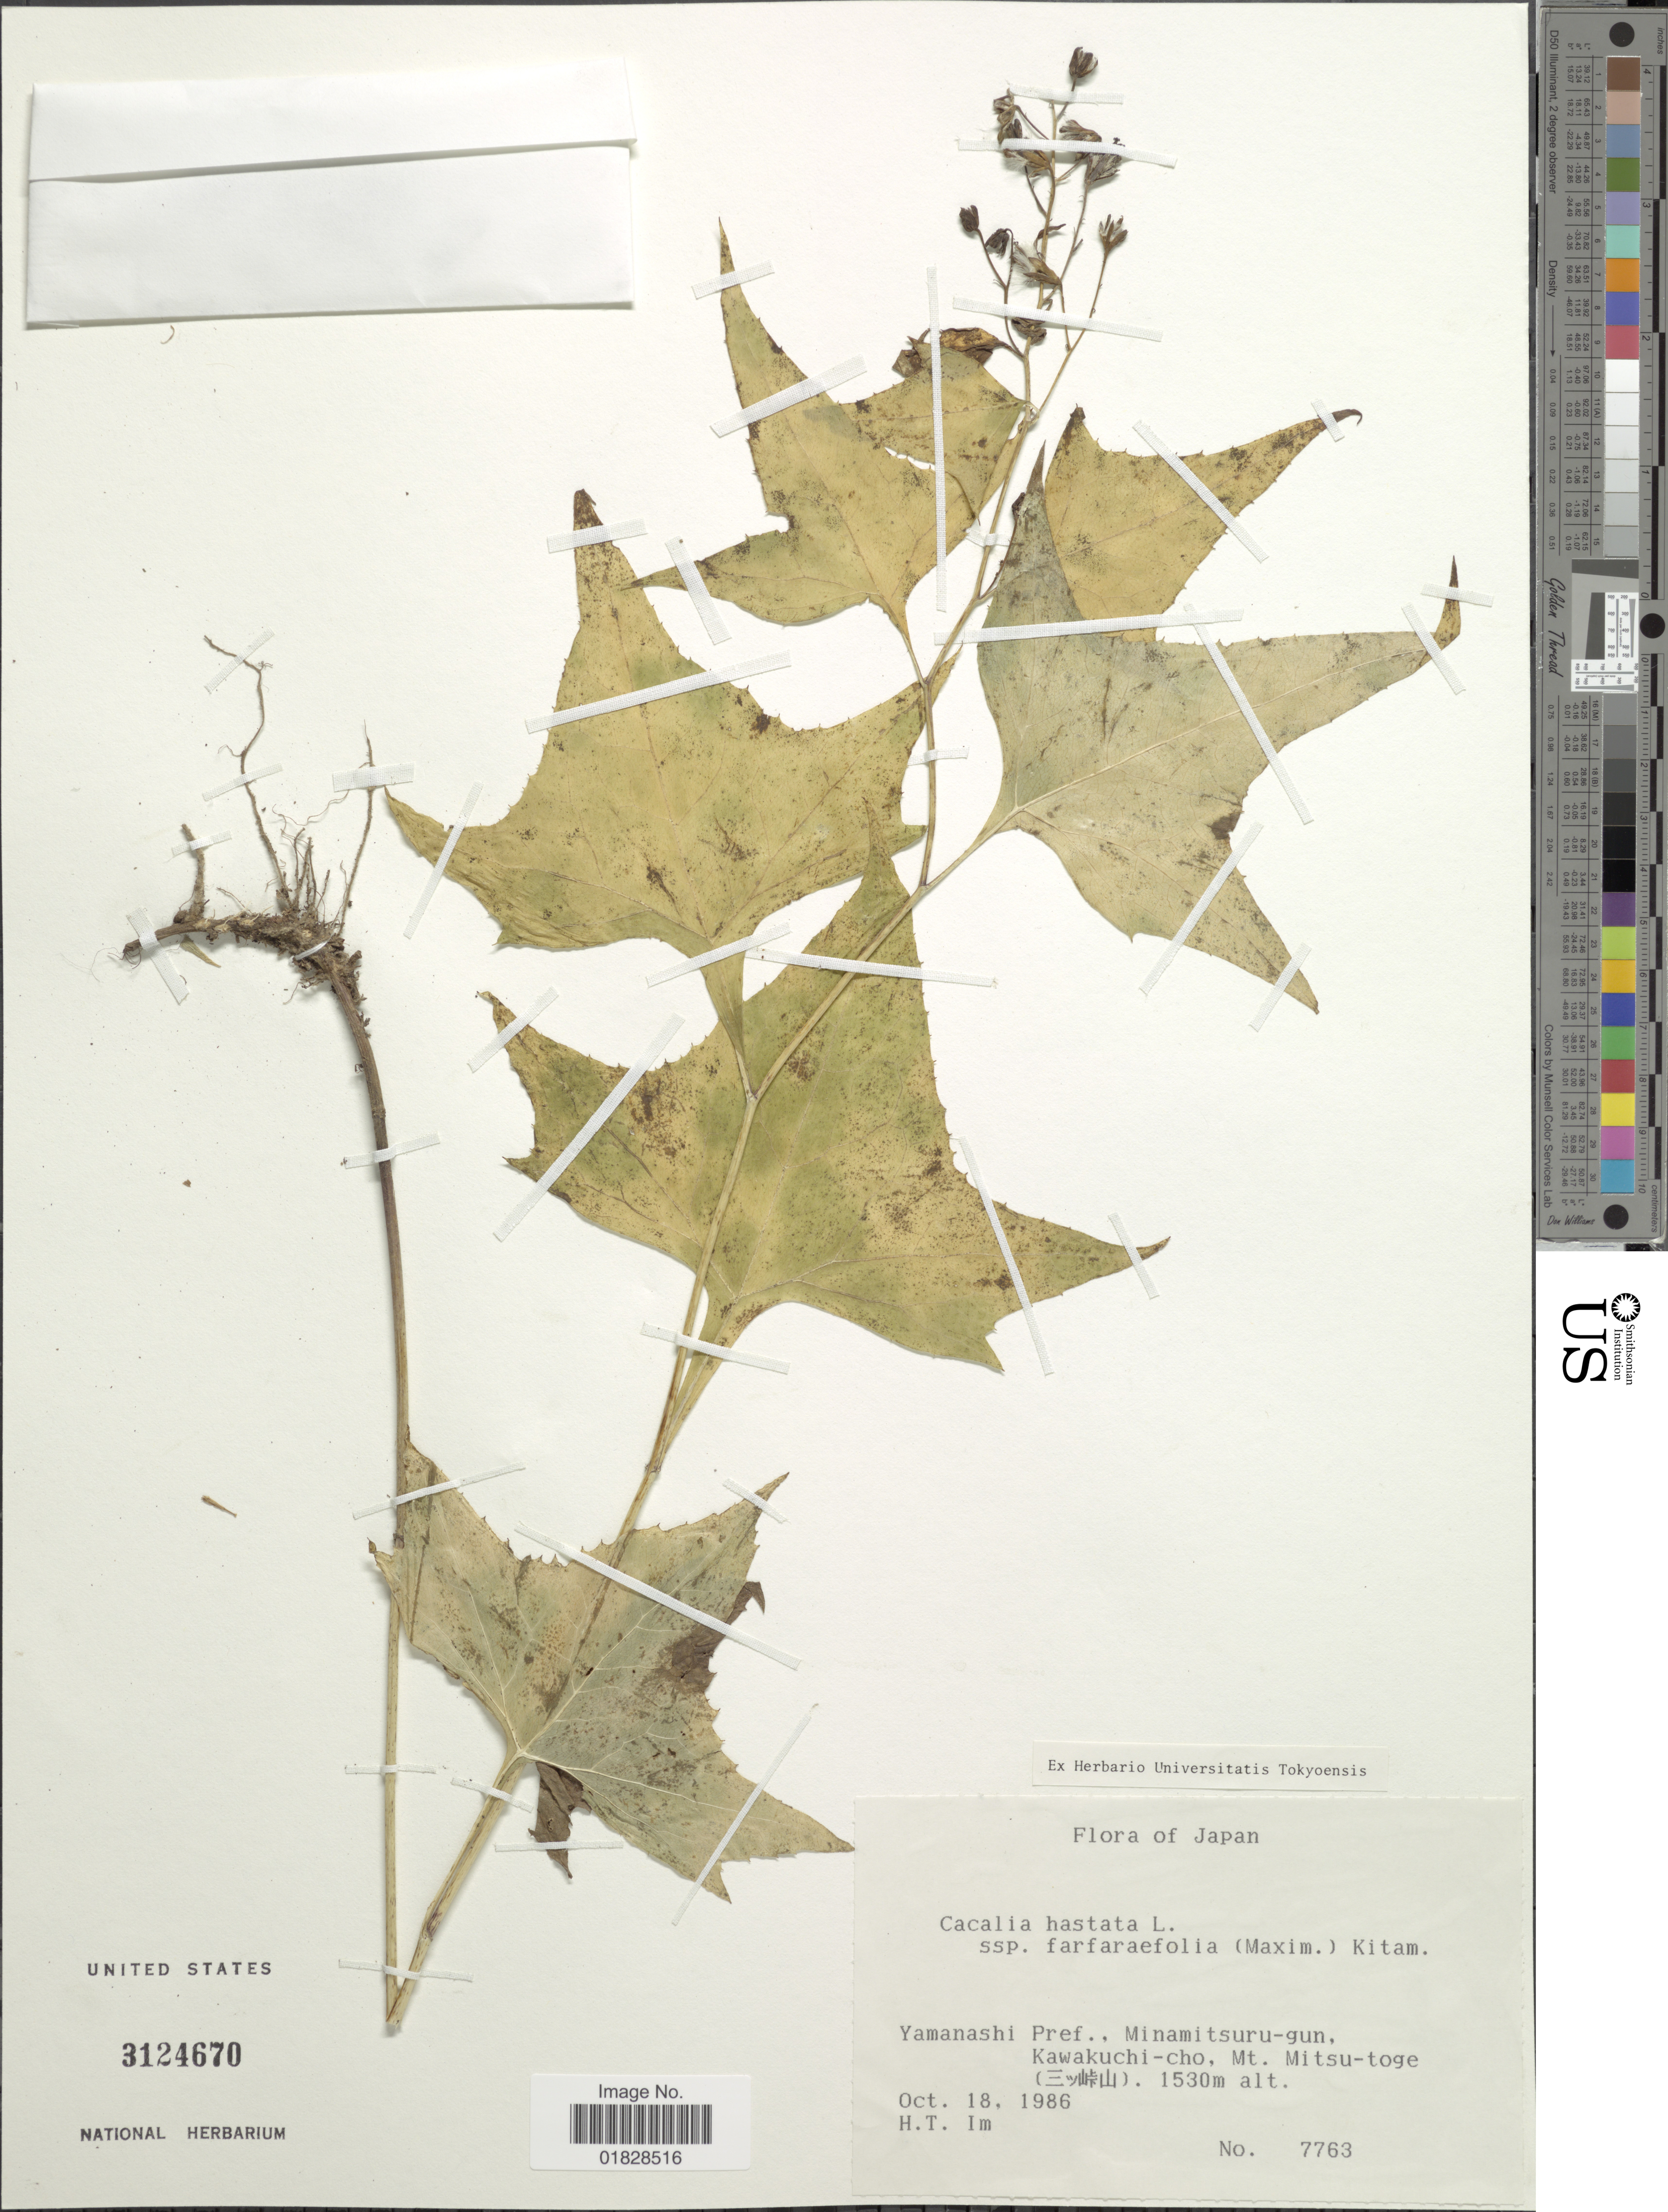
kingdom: Plantae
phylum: Tracheophyta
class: Magnoliopsida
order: Asterales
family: Asteraceae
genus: Parasenecio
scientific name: Parasenecio hastatus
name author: (L.) H. Koyama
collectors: H. Im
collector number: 7763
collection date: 1986-10-18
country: Japan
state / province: Yamanasi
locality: Yamanashi Pref., Minamitsuru-gun, Kawakuchi-cho, Mt. Mitsu-toge (X)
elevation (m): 1530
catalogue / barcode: US 3124670